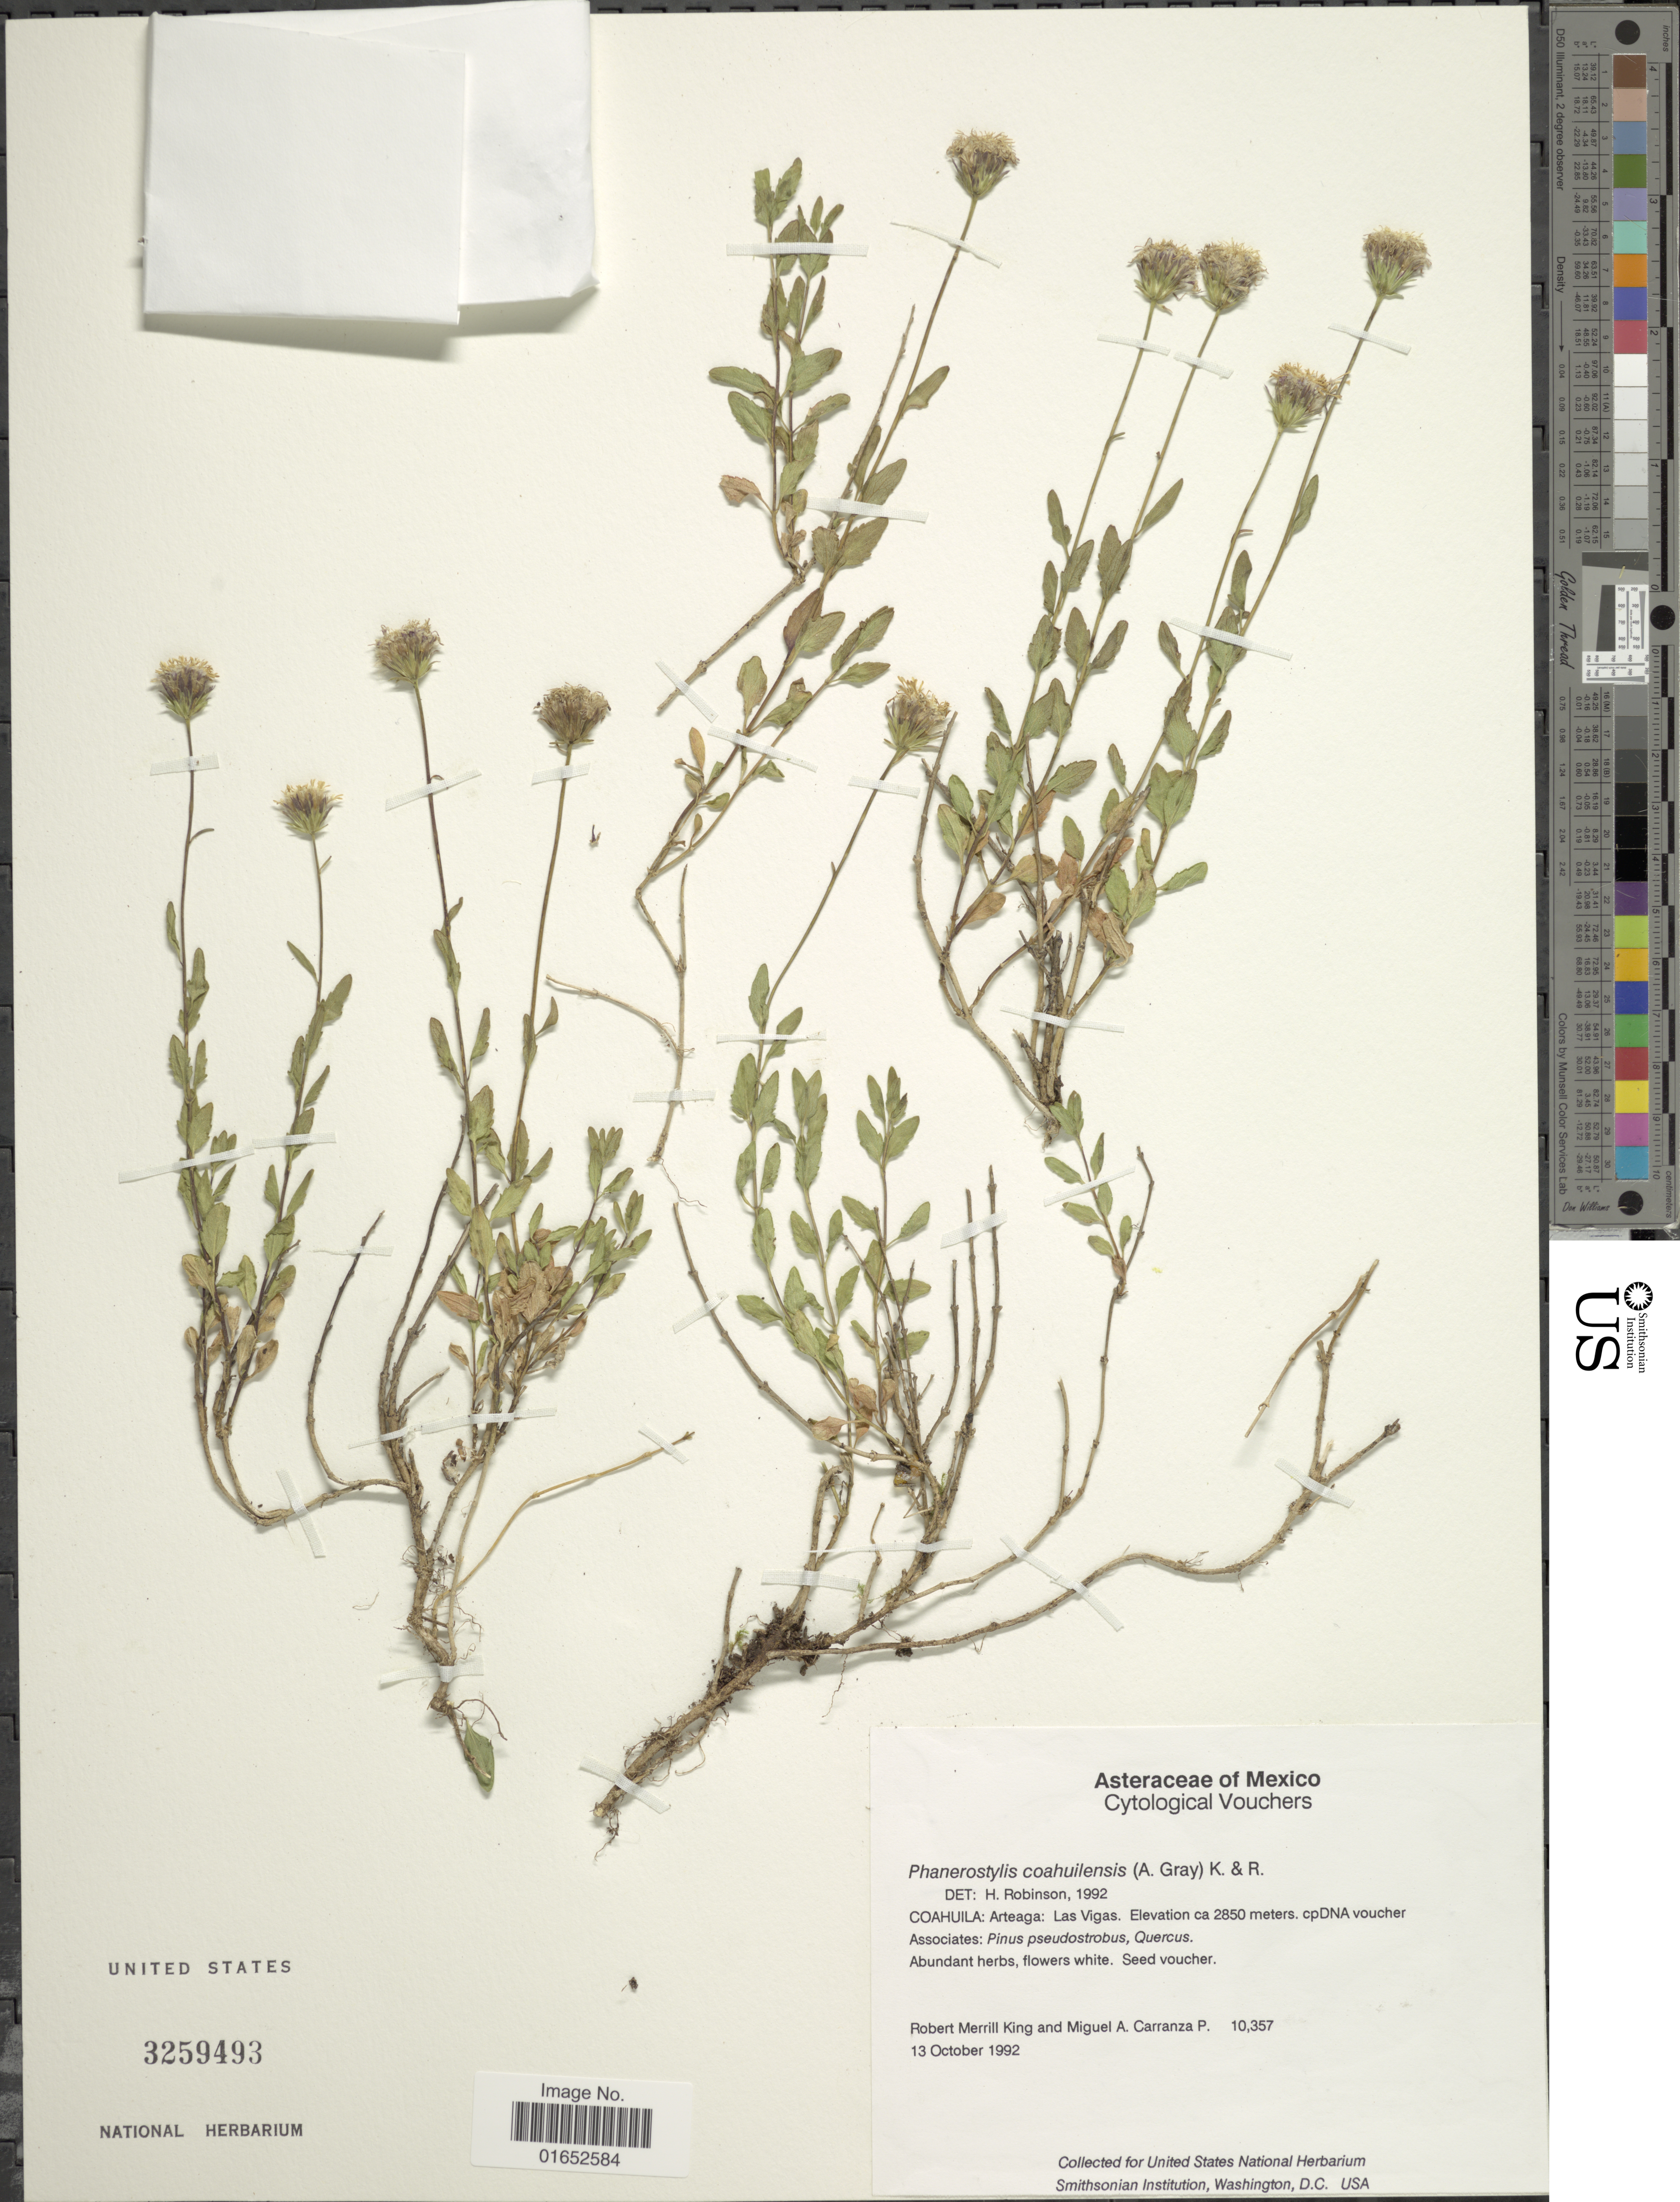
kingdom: Plantae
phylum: Tracheophyta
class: Magnoliopsida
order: Asterales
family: Asteraceae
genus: Phanerostylis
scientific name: Phanerostylis coahuilensis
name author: (A. Gray) R.M. King & H. Rob.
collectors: R. M. King & M. Carranza P.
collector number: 10357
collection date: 1992-10-13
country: Mexico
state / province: Coahuila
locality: Arteaga: Las Vigas op DNS voucher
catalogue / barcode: US 3259493